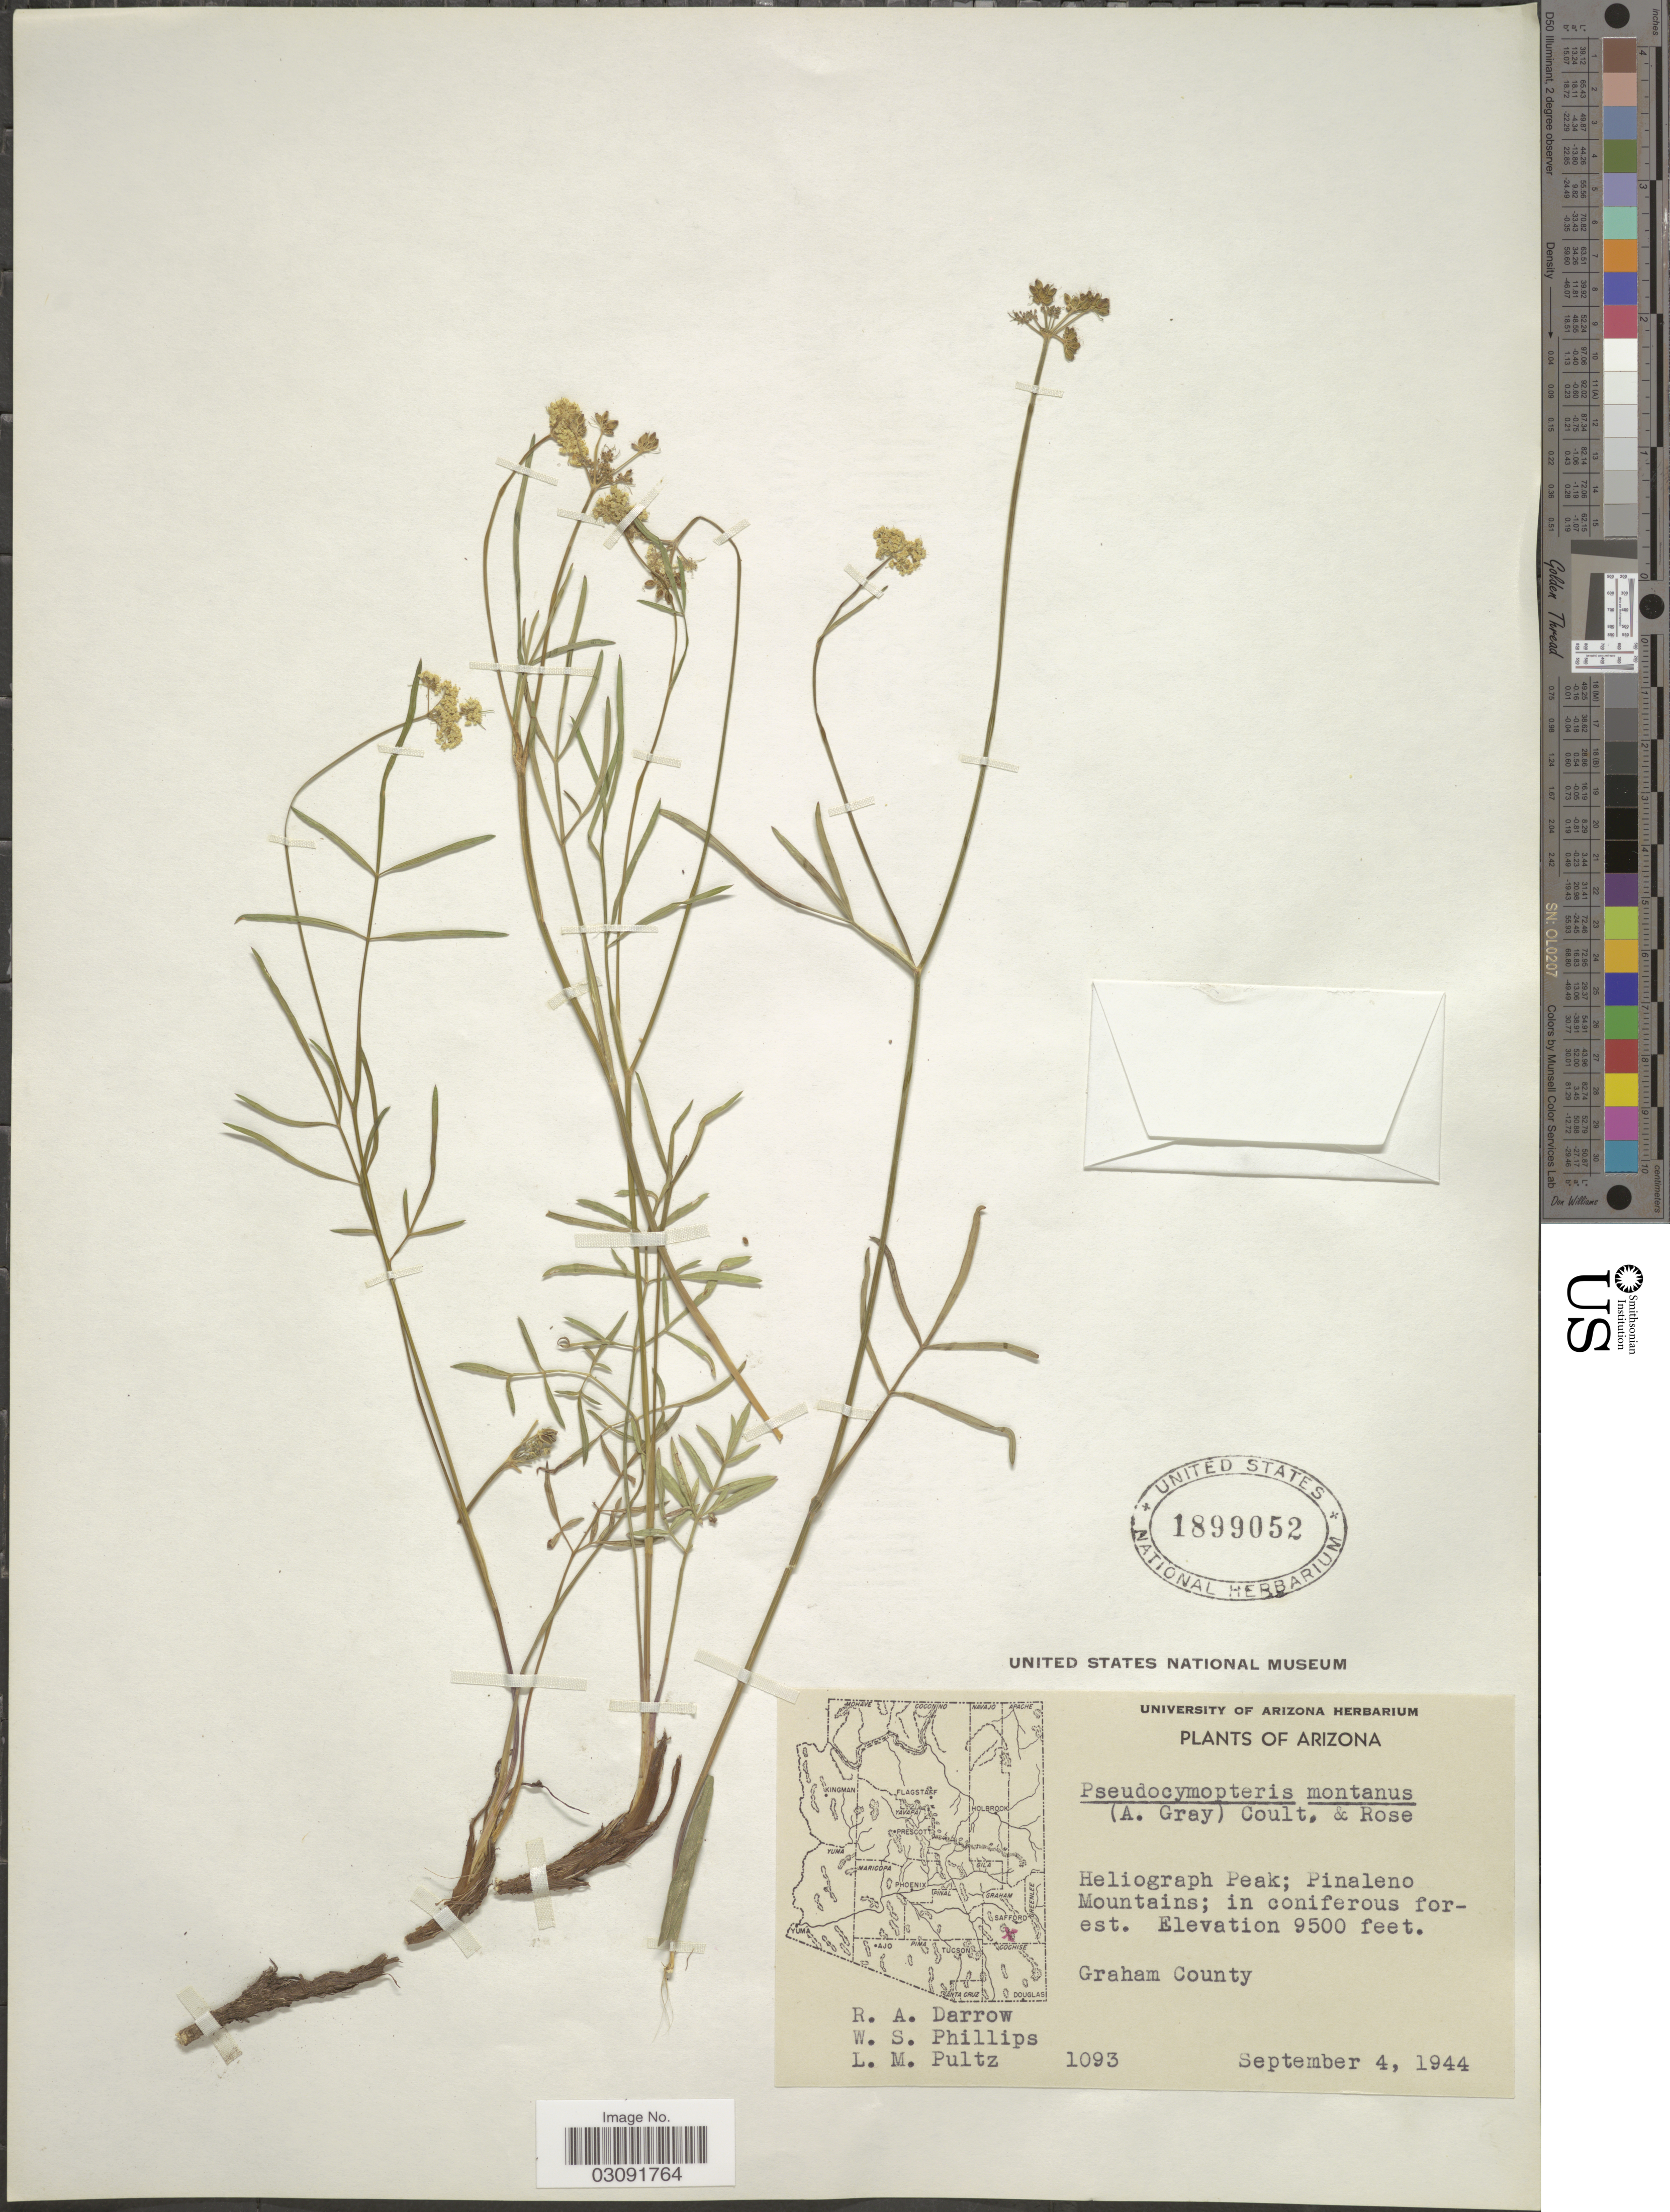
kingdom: Plantae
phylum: Tracheophyta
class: Magnoliopsida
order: Apiales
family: Apiaceae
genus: Pseudocymopterus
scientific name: Pseudocymopterus montanus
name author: (A. Gray) J.M. Coult. & Rose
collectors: R. A. Darrow, W. S. Phillips & L. Pultz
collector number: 1093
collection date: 1944-09-04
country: United States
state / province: Arizona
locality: Heliograph Peak: Pinaleno Mountains.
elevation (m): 2896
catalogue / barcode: US 1899052